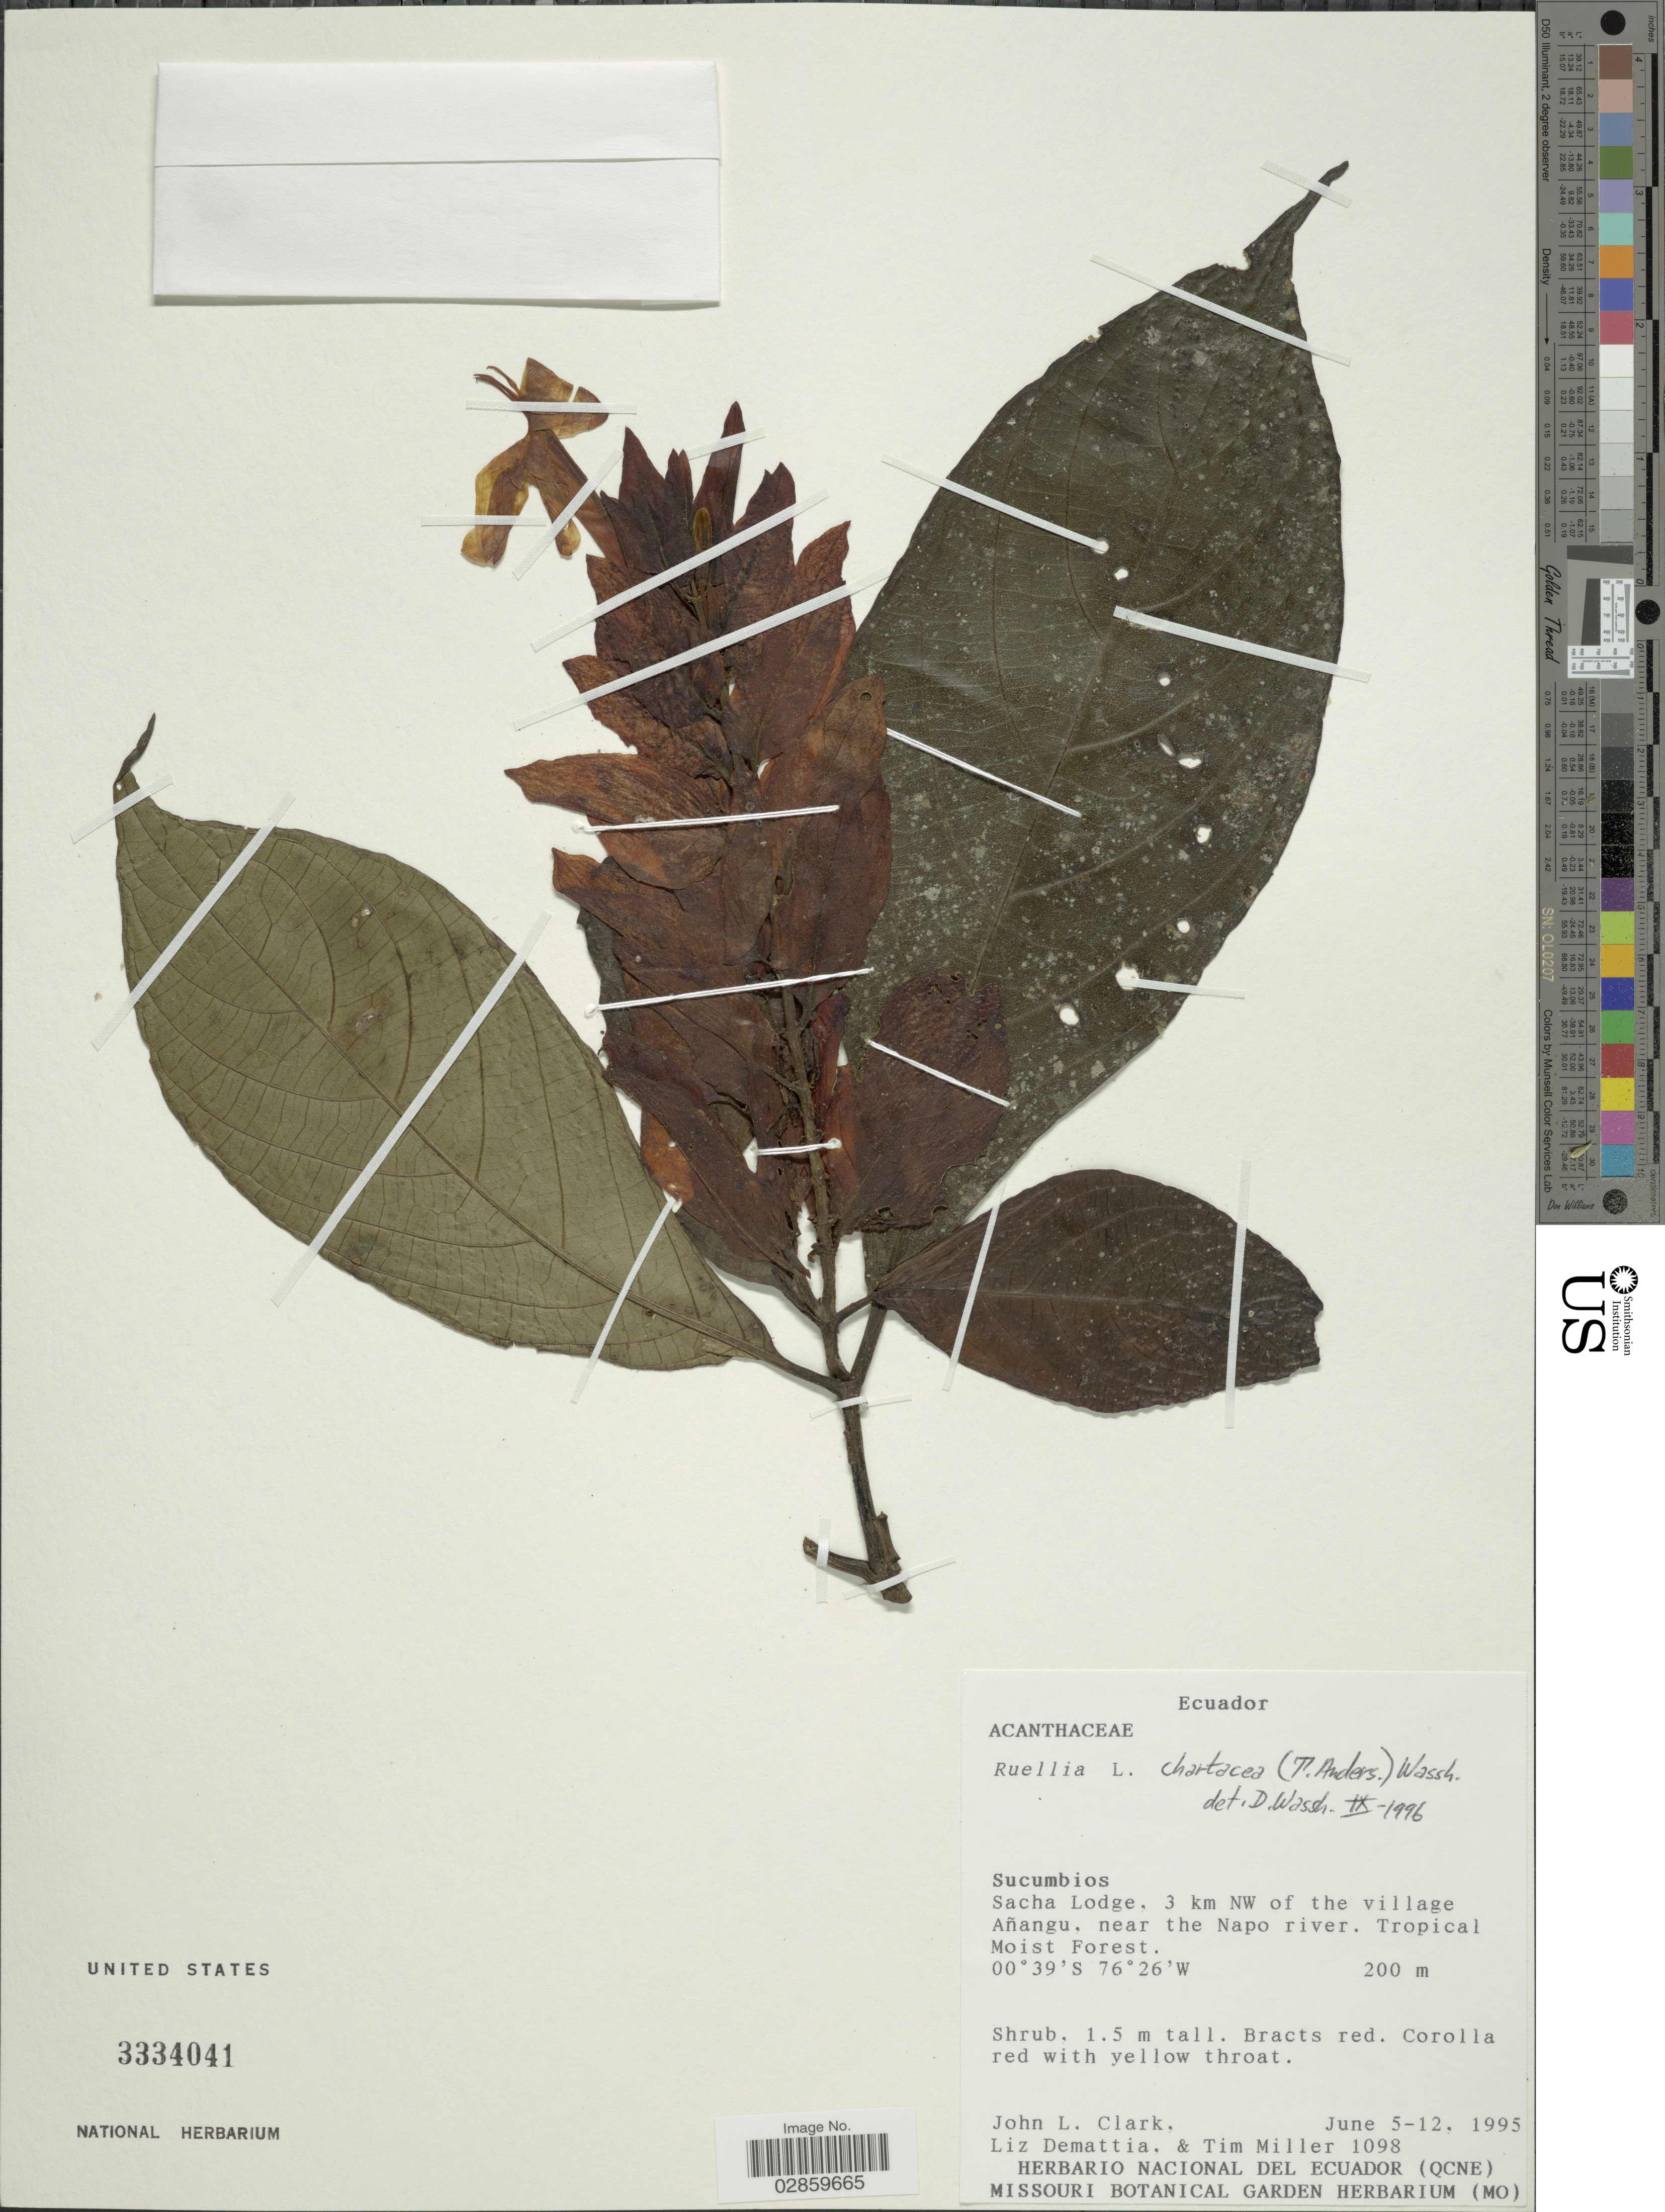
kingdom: Plantae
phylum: Tracheophyta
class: Magnoliopsida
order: Lamiales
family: Acanthaceae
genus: Ruellia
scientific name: Ruellia chartacea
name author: (T. Anderson) Wassh.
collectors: J. L. Clark, L. Demattia & T. Miller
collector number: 1098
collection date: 1995-06-05/1995-06-12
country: Ecuador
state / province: Sucumbíos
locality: Sacha Lodge. 3 km NW of the village Añangu, near the Napo river.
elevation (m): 200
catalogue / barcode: US 3334041